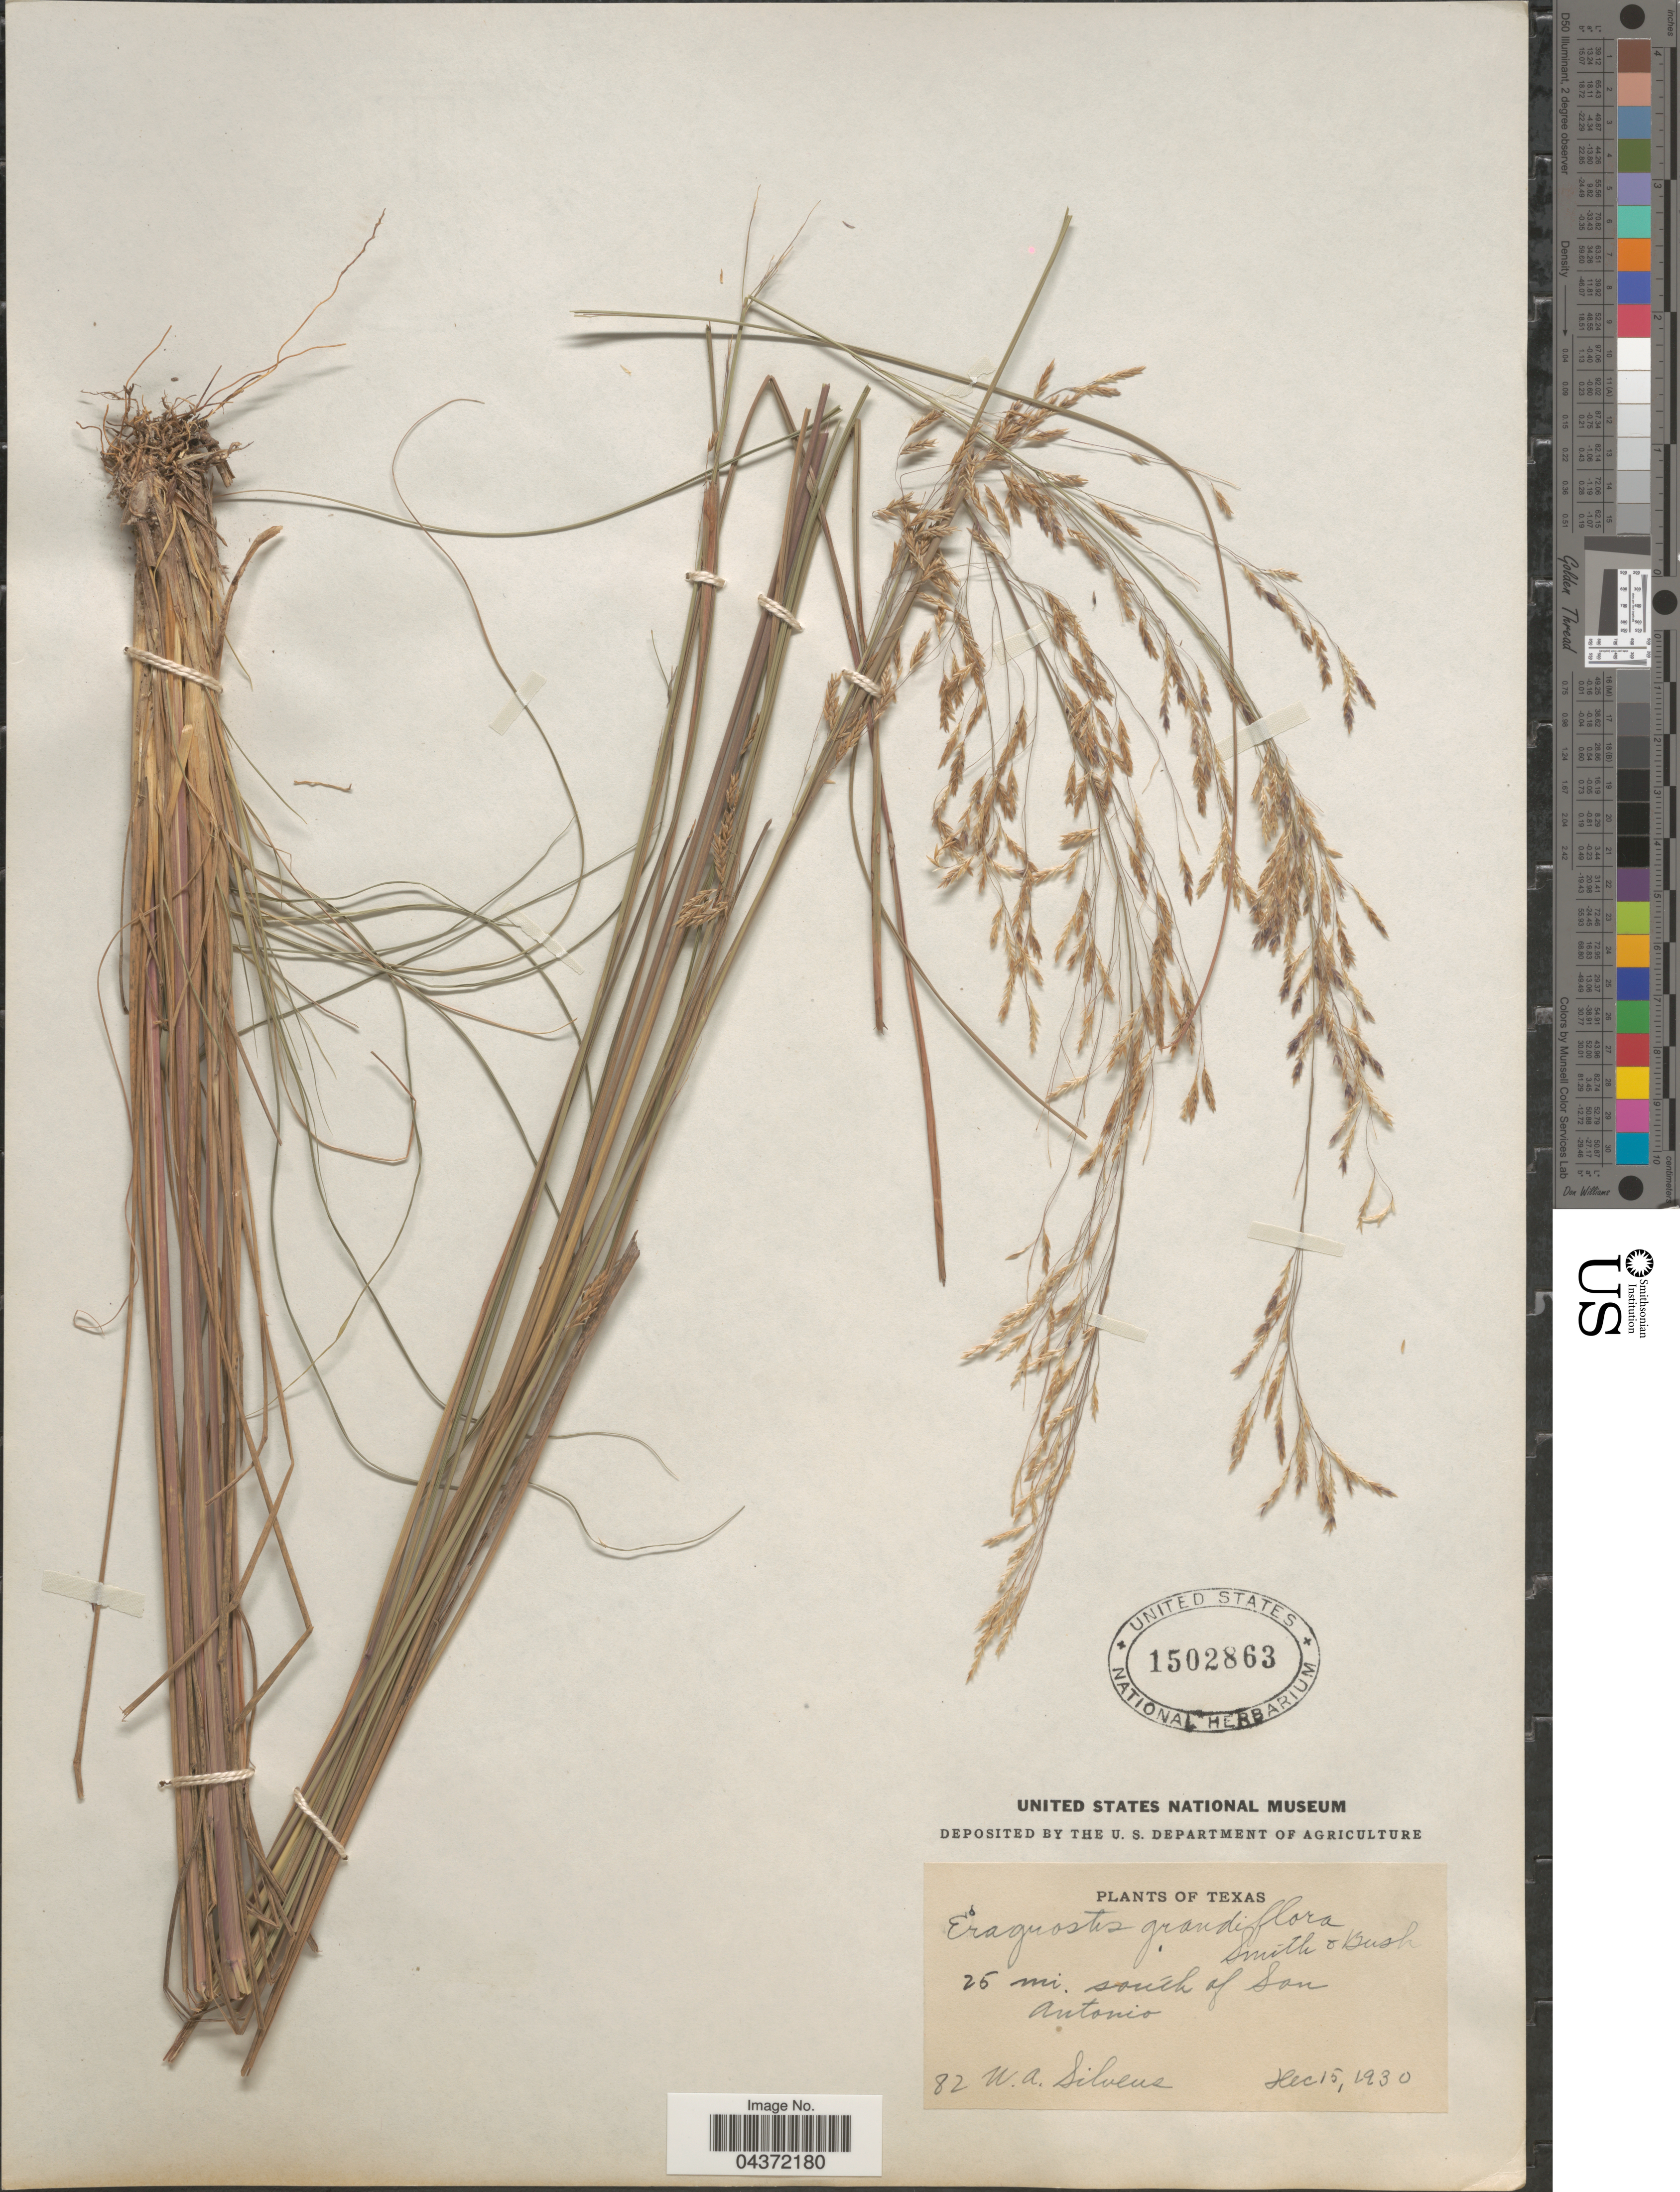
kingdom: Plantae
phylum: Tracheophyta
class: Liliopsida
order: Poales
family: Poaceae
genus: Eragrostis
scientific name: Eragrostis trichodes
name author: (Nutt.) Alph. Wood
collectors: W. Silveus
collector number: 82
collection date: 1930-12-15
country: United States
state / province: Texas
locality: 25 mi. south of San Antonio.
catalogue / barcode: US 1502863